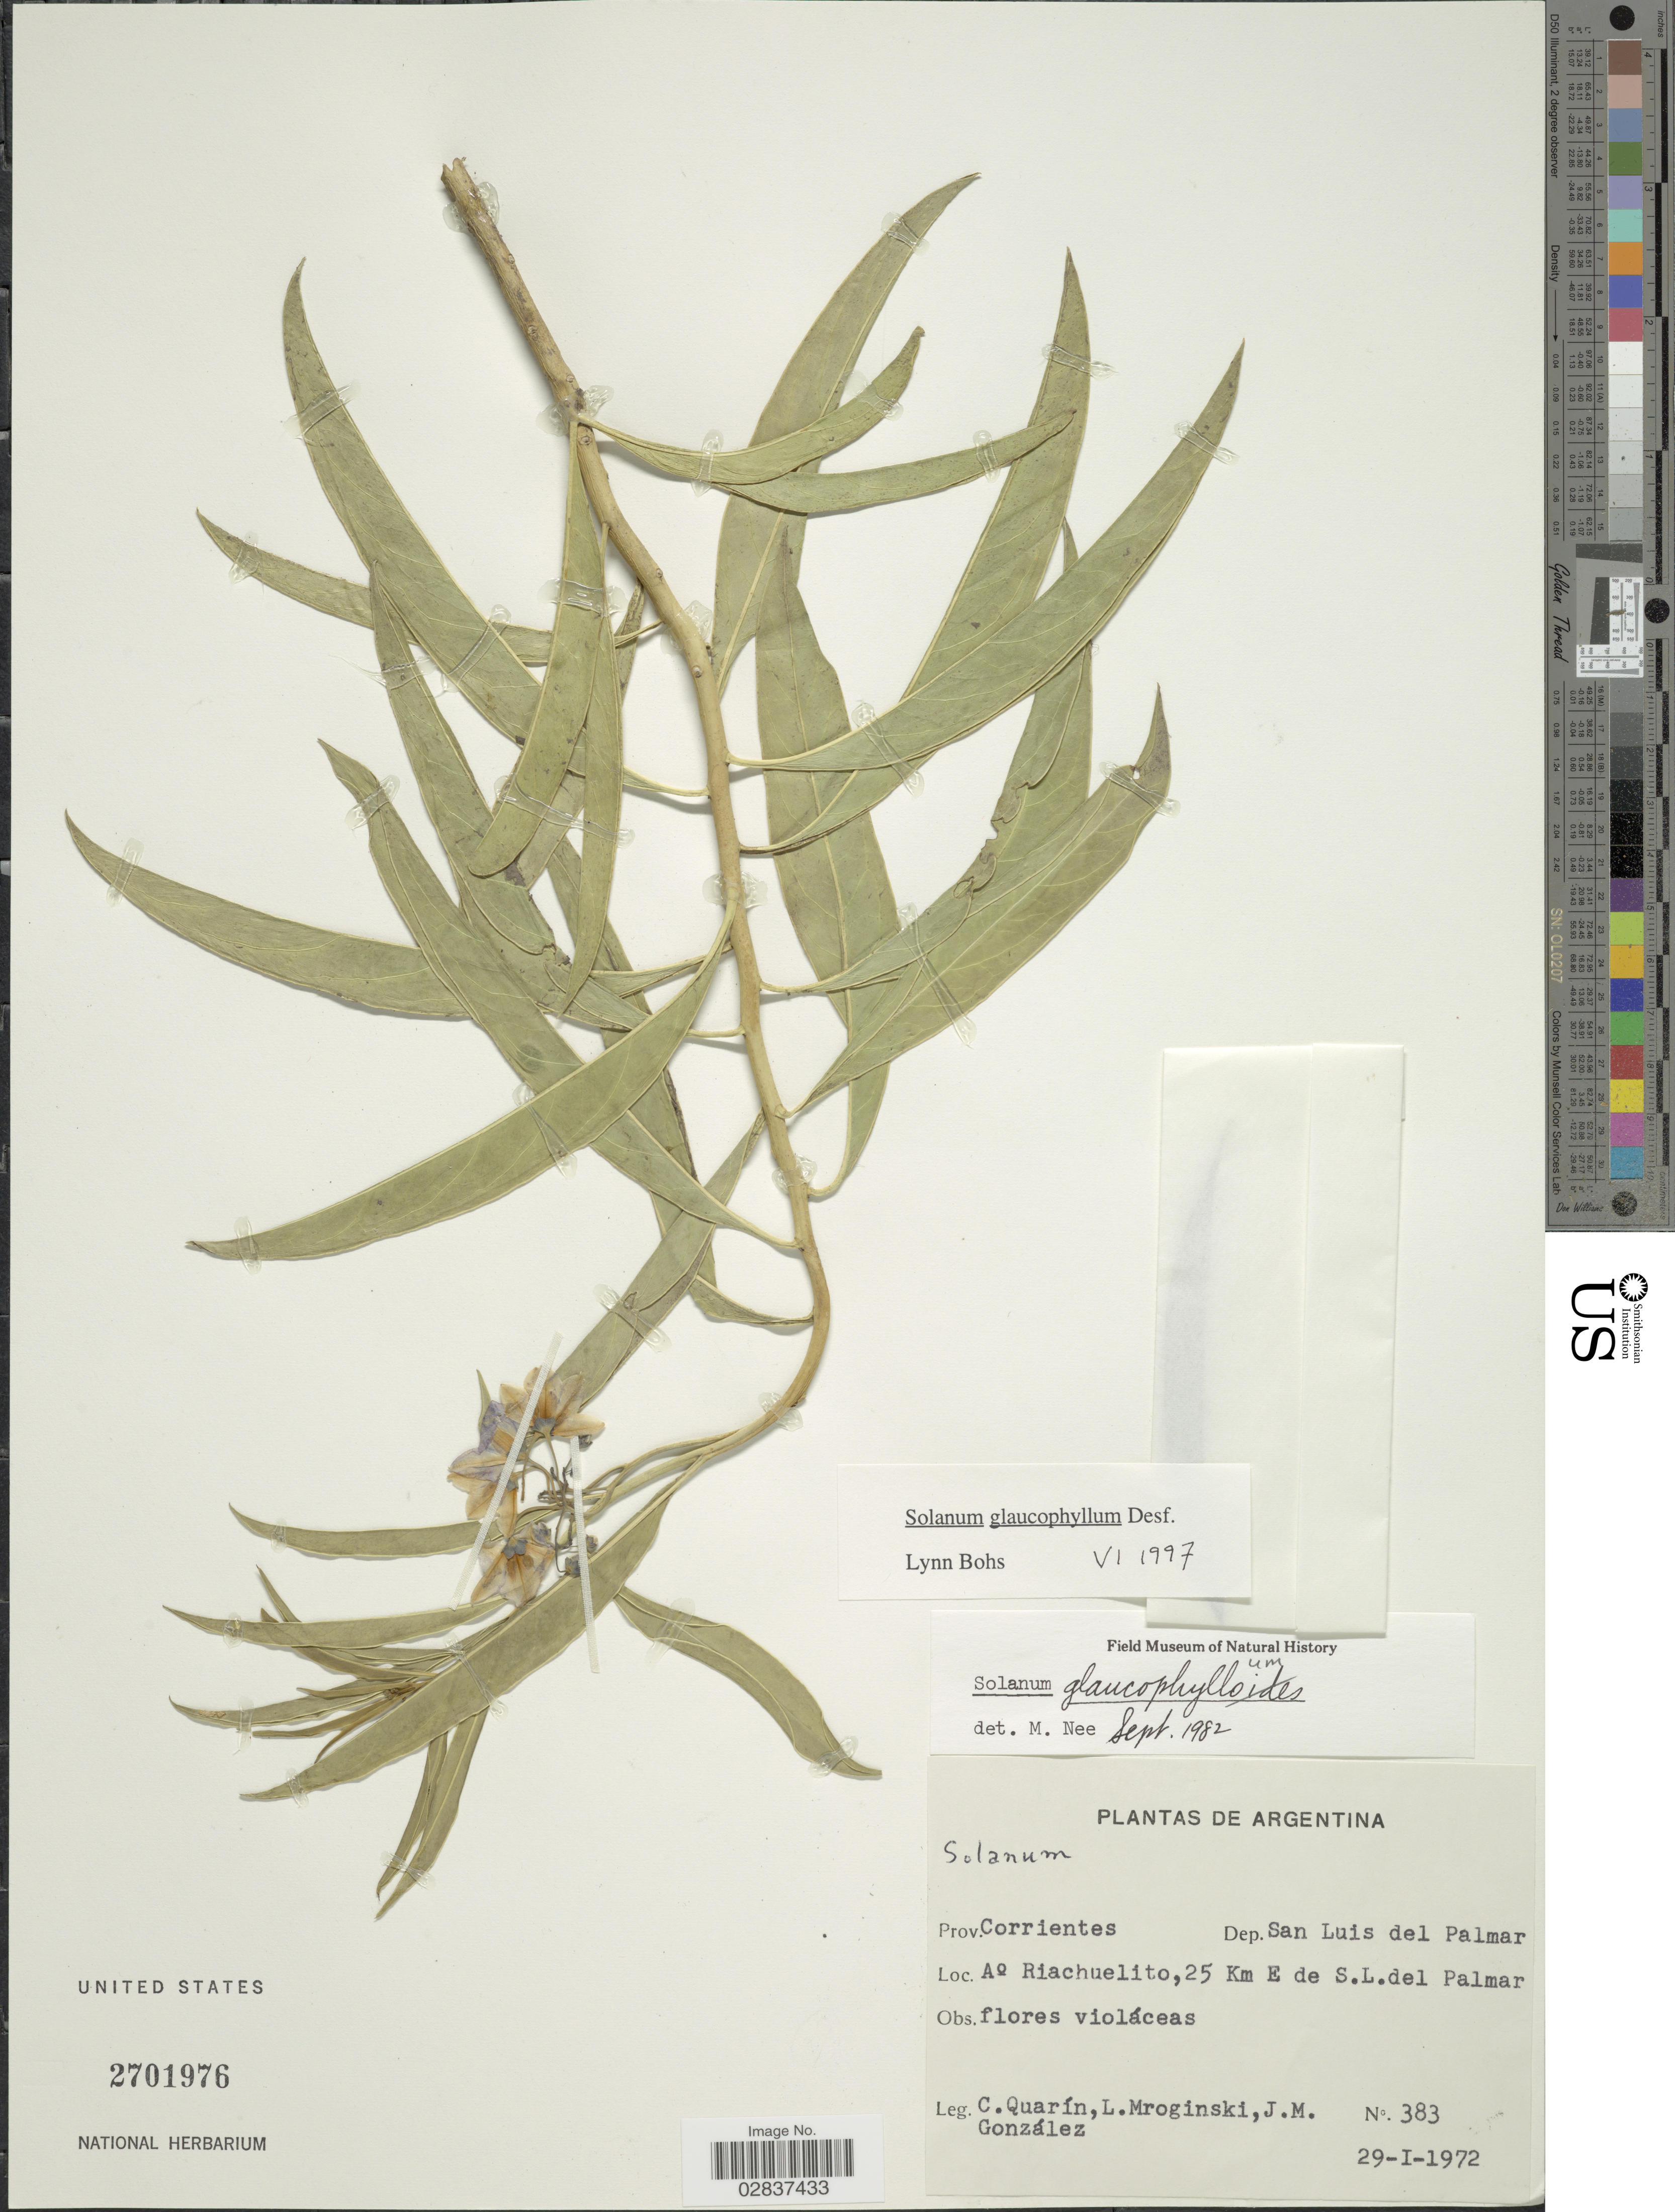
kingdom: Plantae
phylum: Tracheophyta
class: Magnoliopsida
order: Solanales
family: Solanaceae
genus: Solanum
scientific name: Solanum glaucophyllum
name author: Desf.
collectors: C. Quarín, L. Mroginski & J. M. Gonzalez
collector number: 383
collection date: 1972-01-29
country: Argentina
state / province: Corrientes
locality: Dep. San Luis del Palmar. A° Riachuelito, 25 Km E de S.L.del Palmar.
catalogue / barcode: US 2701976